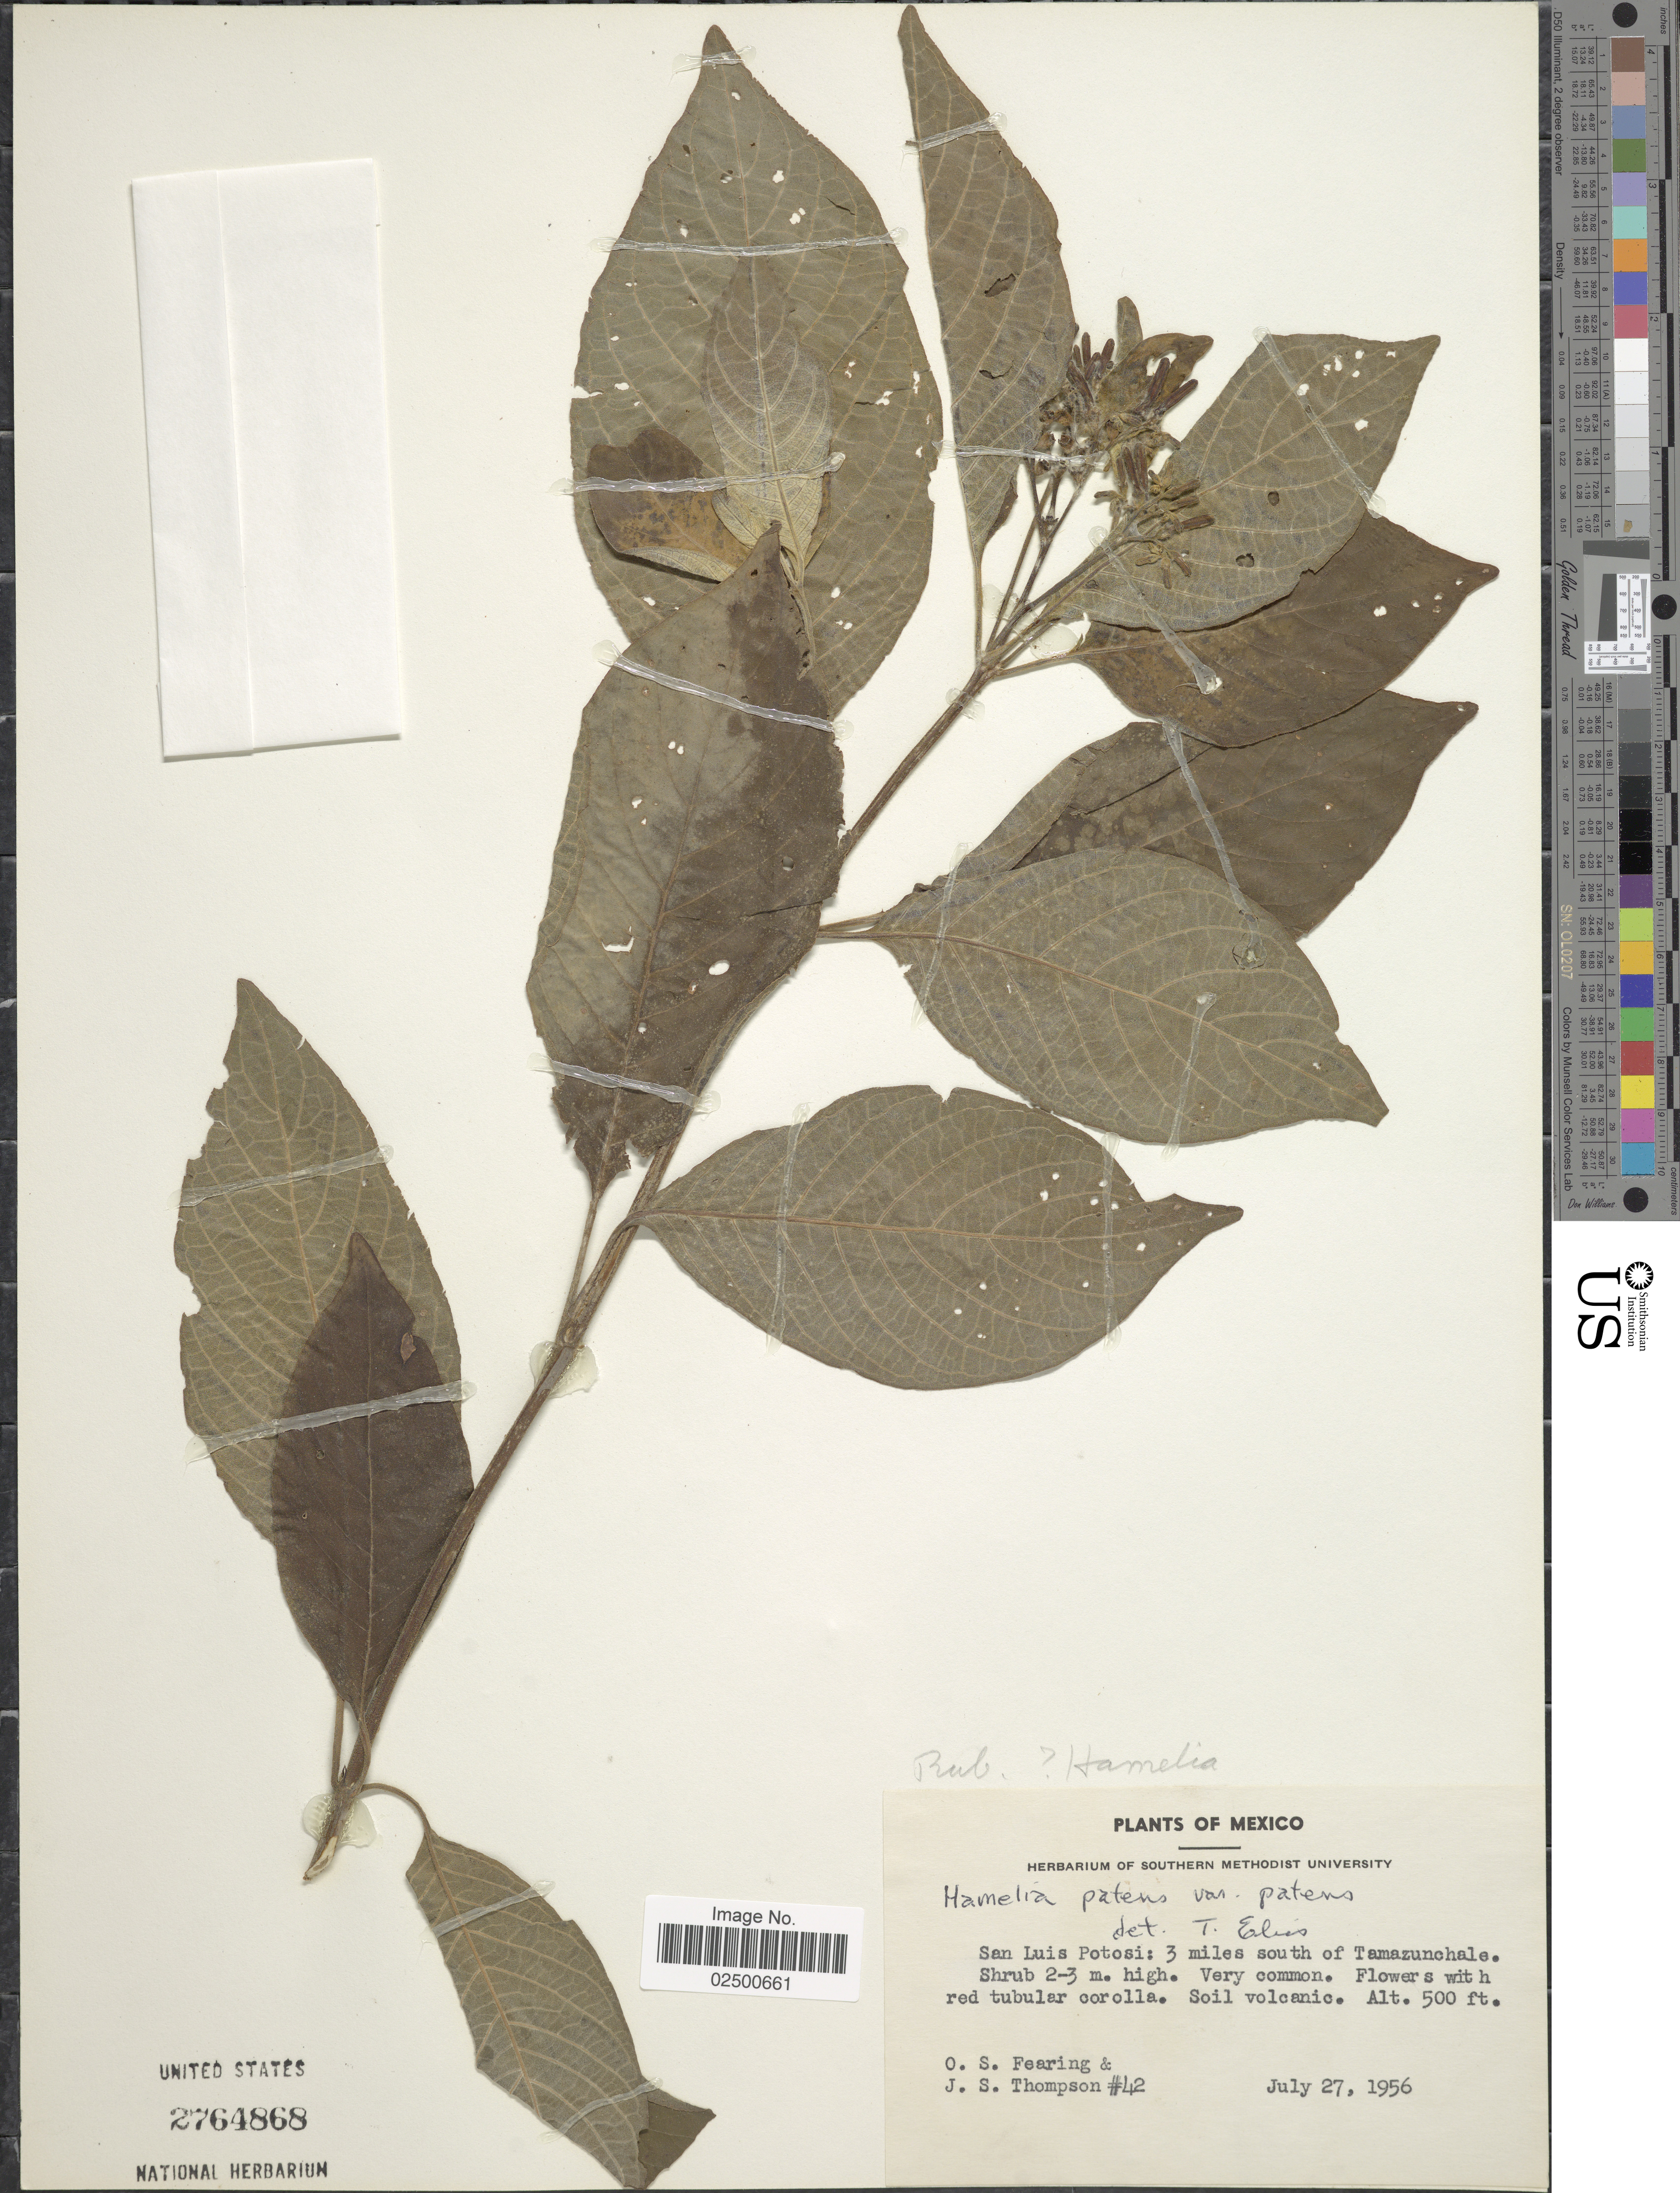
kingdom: Plantae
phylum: Tracheophyta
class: Magnoliopsida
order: Gentianales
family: Rubiaceae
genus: Hamelia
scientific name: Hamelia patens var. patens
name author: Jacq.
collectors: O. S. Fearing & J. S. Thompson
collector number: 42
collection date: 1956-07-27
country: Mexico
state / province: San Luis Potosí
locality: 3 miles south of Tamazunchale.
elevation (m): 152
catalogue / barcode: US 2764868